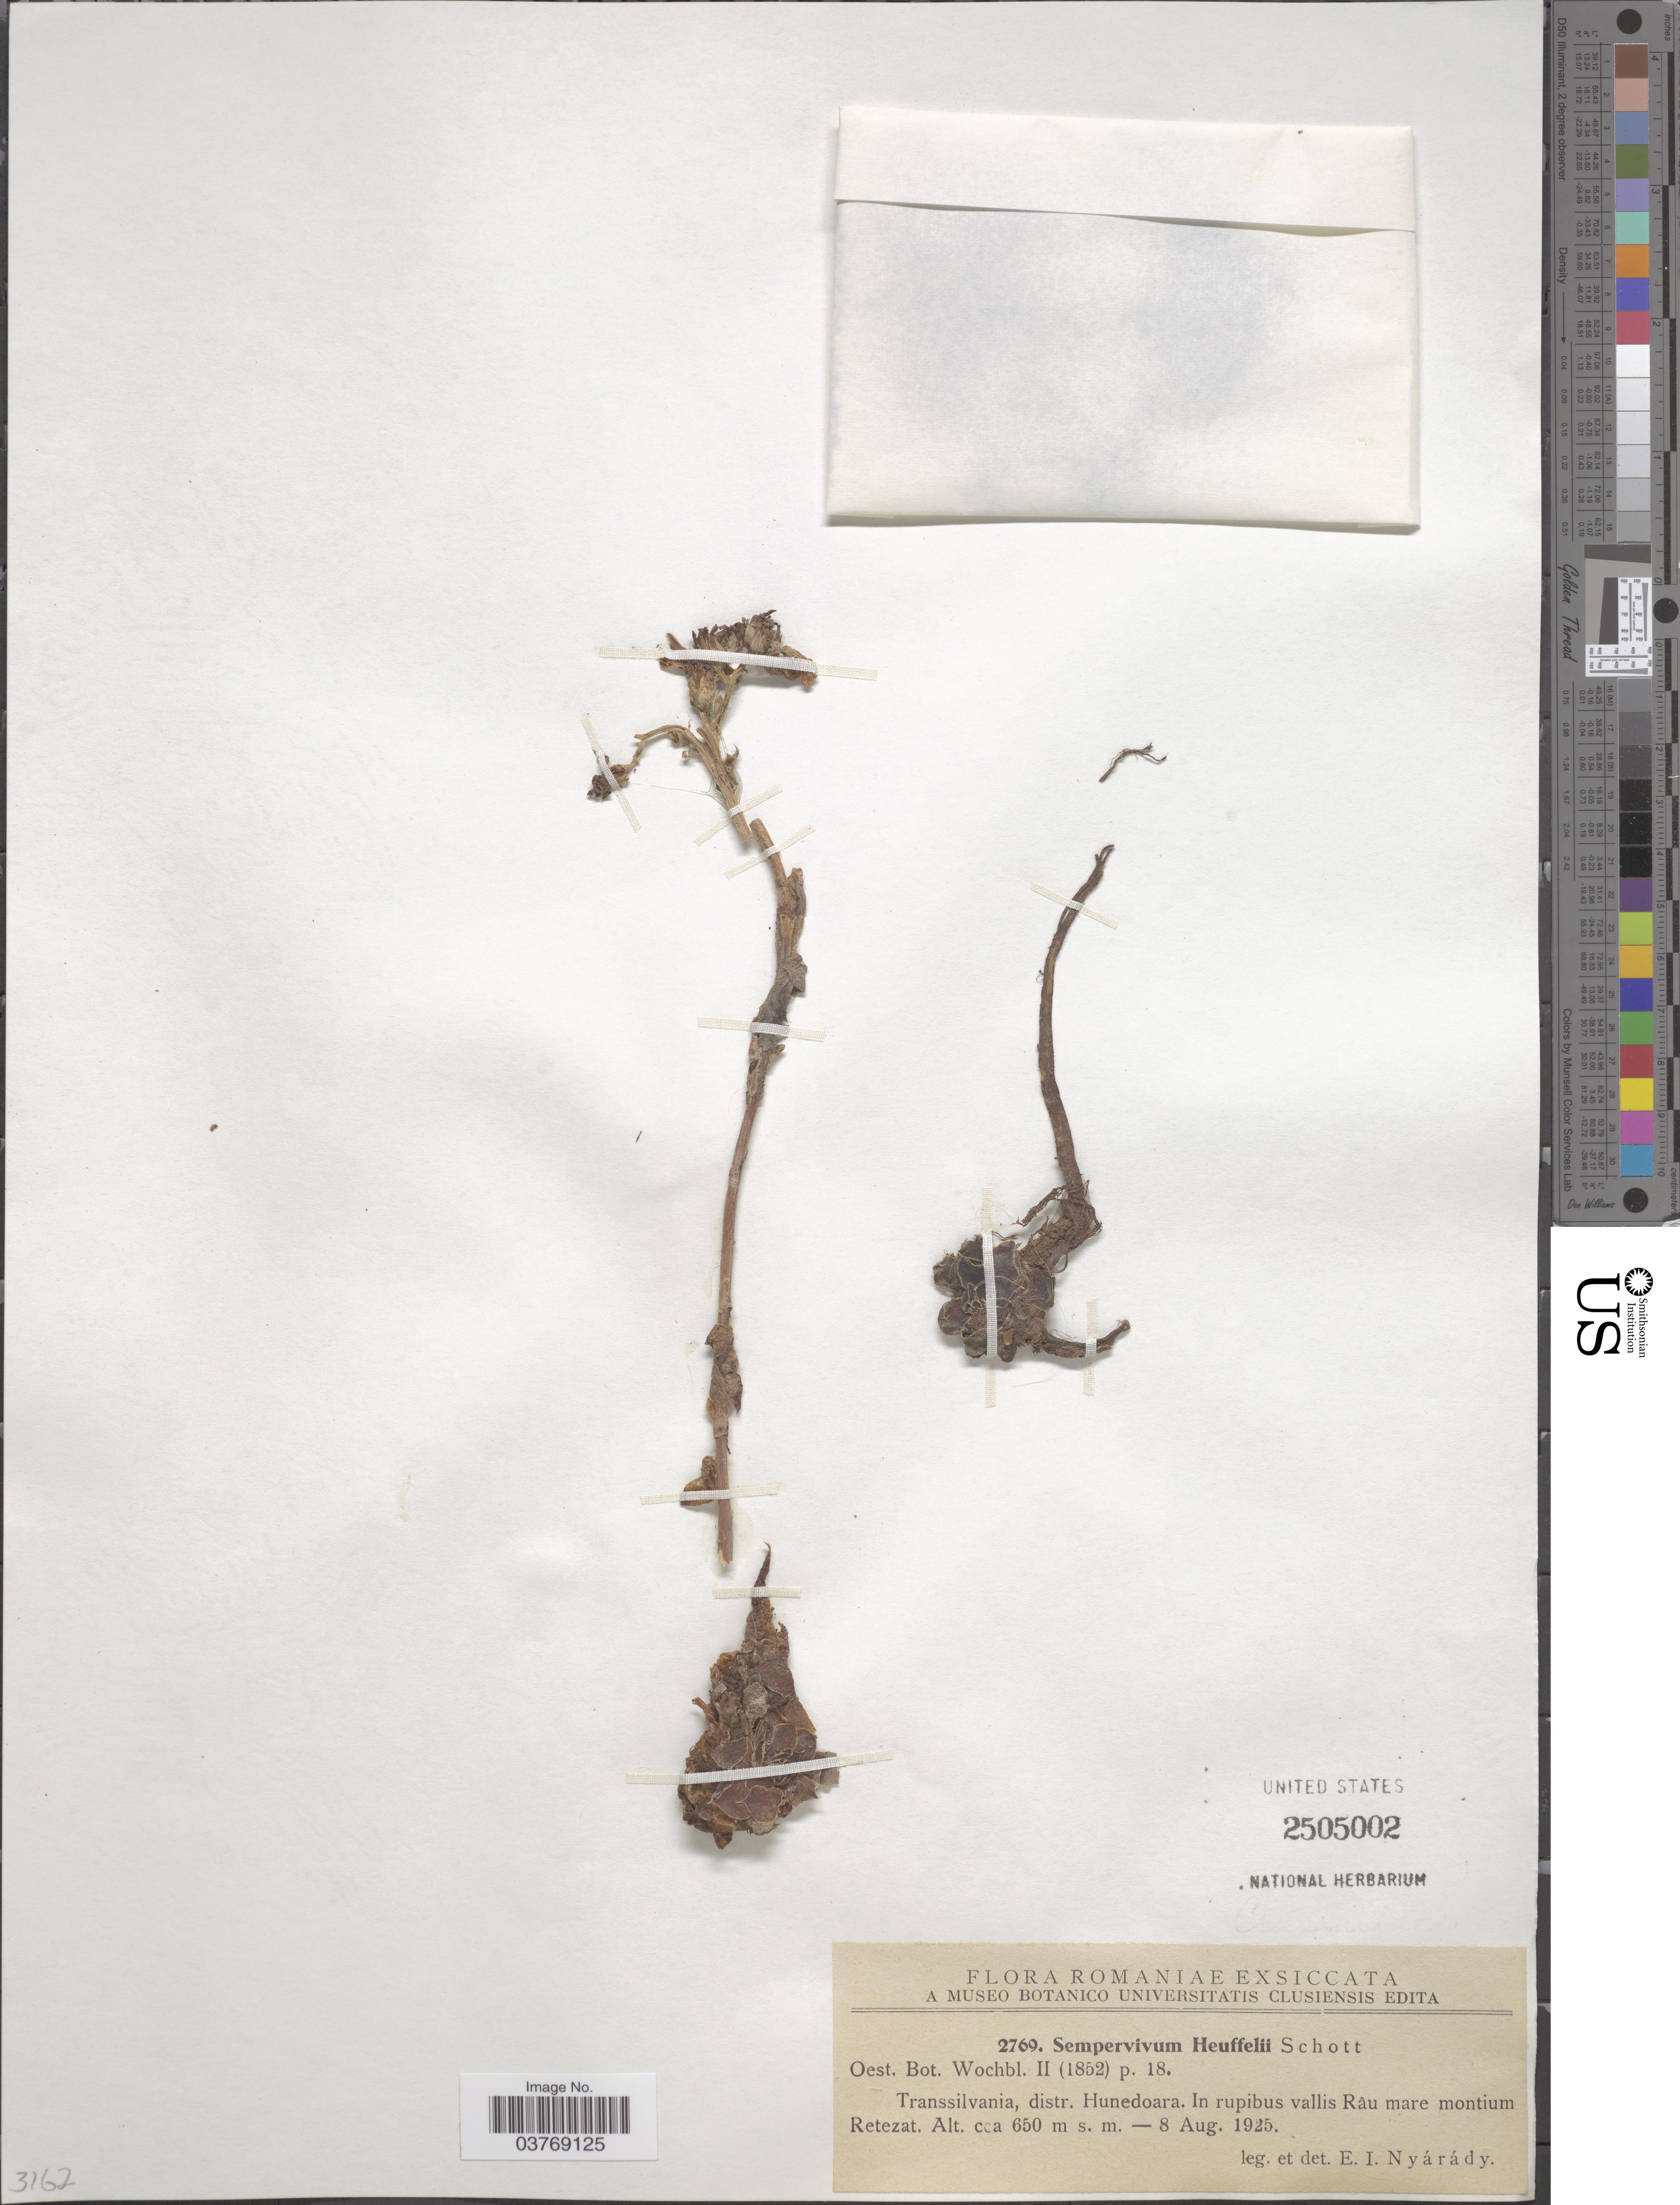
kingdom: Plantae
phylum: Tracheophyta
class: Magnoliopsida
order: Saxifragales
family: Crassulaceae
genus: Sempervivum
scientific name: Sempervivum heuffelii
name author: Schott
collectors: E. Nyarady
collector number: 2769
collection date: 1925-08-08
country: Romania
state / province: Hunedoara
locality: Transsilvania, distr. Hunedoara. In rupibus vallis Râu mare montium Retezat.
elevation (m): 650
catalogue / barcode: US 2505002